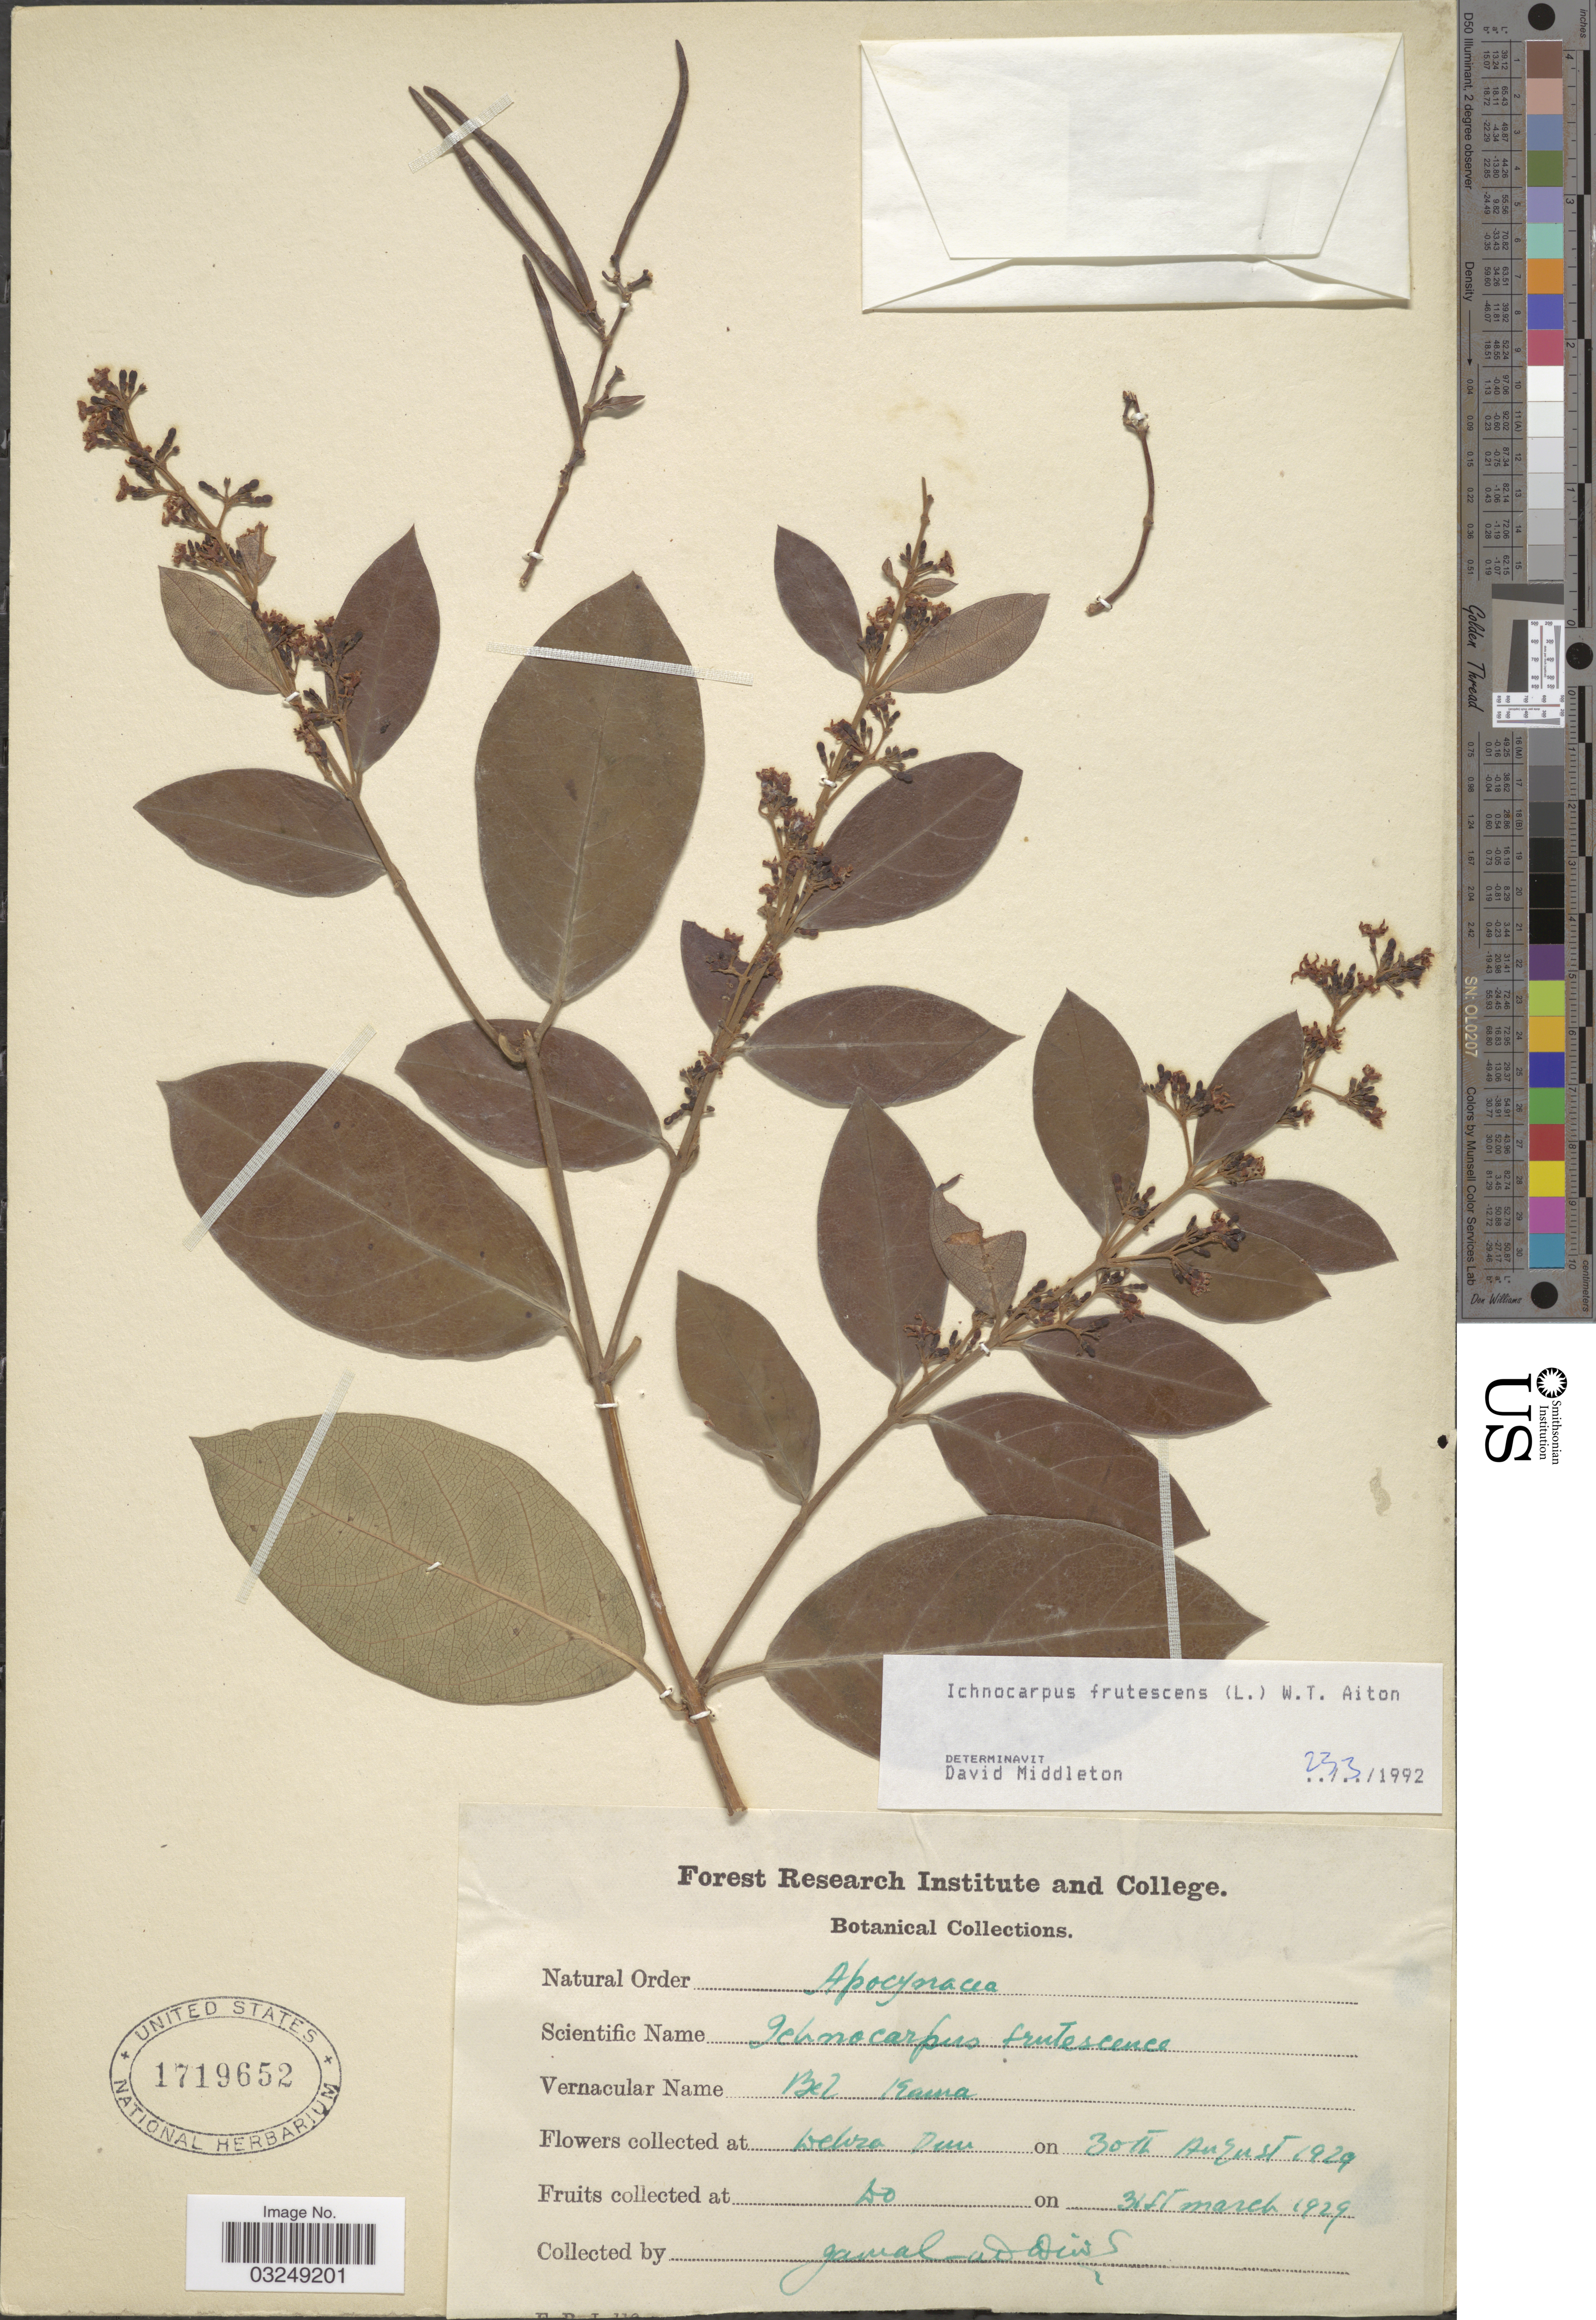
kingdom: Plantae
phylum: Tracheophyta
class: Magnoliopsida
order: Gentianales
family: Apocynaceae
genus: Ichnocarpus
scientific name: Ichnocarpus frutescens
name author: (L.) W.T. Aiton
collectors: J. ad-Din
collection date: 1929-03-31/1929-08-30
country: India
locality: Dehra Dun, Do.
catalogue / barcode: US 1719652